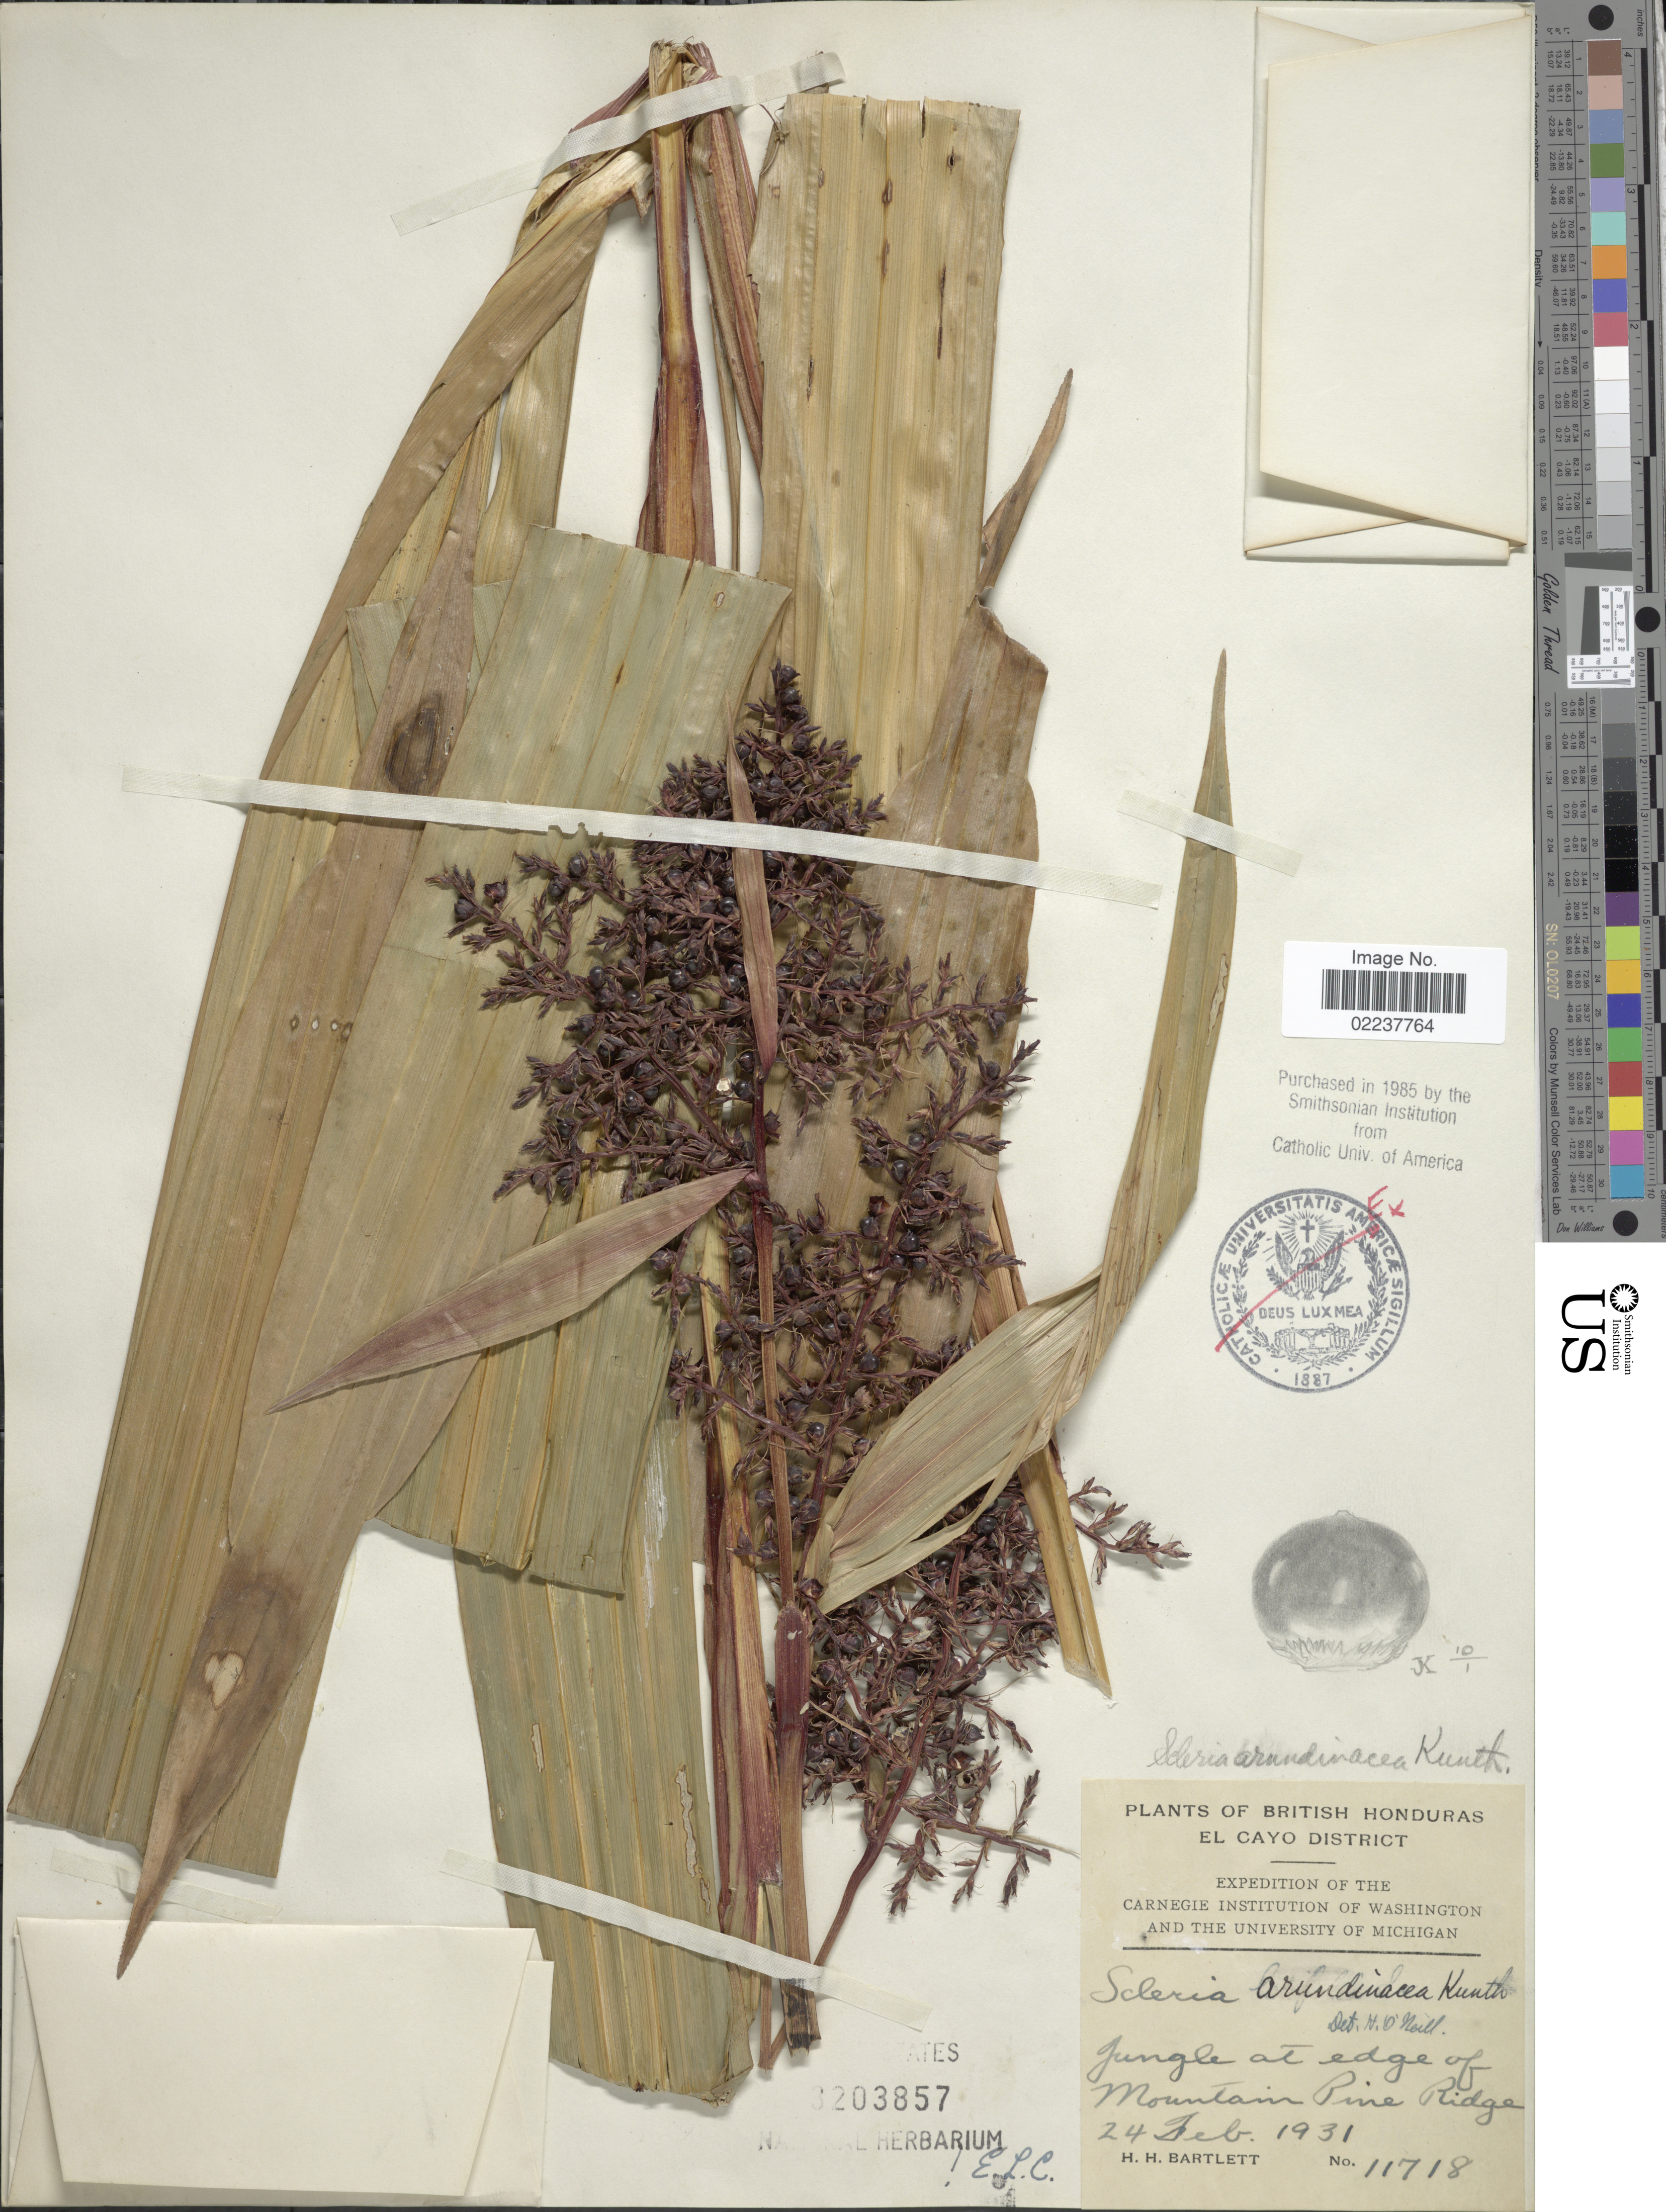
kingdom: Plantae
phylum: Tracheophyta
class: Liliopsida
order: Poales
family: Cyperaceae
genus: Scleria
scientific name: Scleria latifolia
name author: Sw.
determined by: Strong, Mark T., (BOT), Smithsonian Institution - National Museum of Natural History (UNITED STATES)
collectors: H. H. Bartlett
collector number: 11718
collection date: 1931-02-24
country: Belize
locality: British Honduras, El Cayo District, Jungle at edge of Mountain Pine Ridge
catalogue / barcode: US 3203857